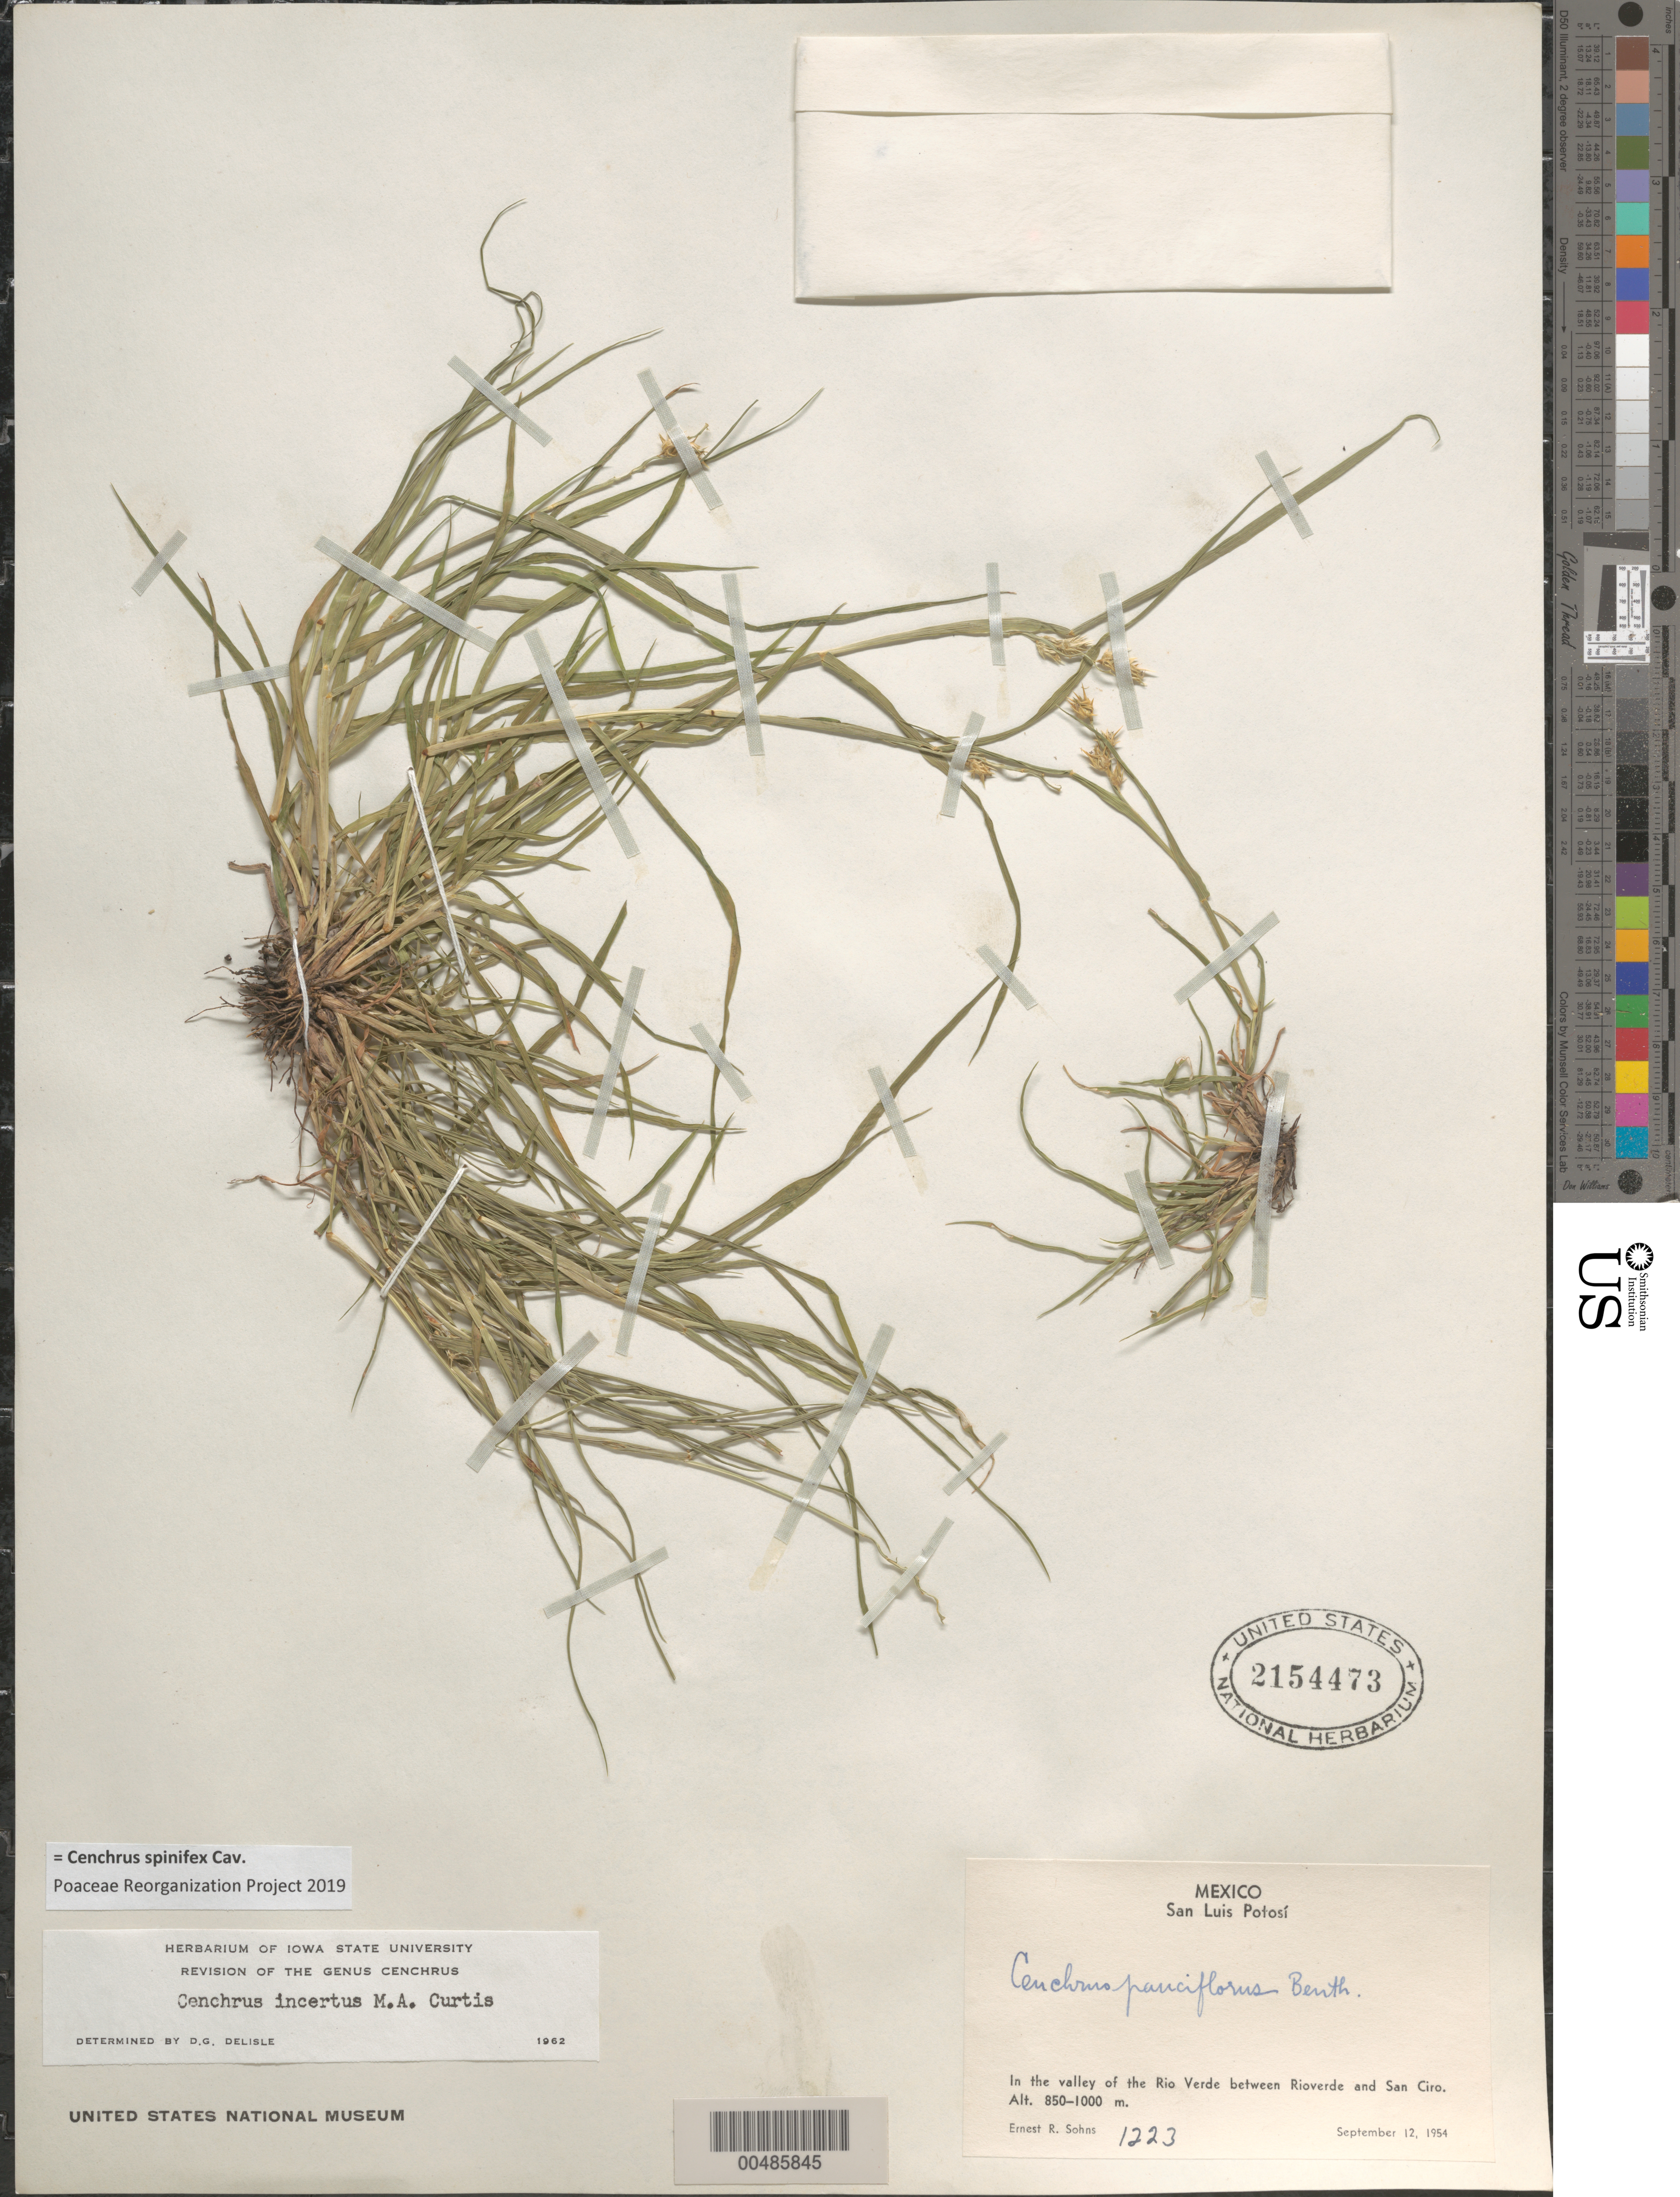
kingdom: Plantae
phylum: Tracheophyta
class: Liliopsida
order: Poales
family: Poaceae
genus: Cenchrus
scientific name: Cenchrus spinifex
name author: Cav.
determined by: Poaceae Reorganization Project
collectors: E. R. Sohns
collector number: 1223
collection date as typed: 12 Sep 1954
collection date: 1954-09-12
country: Mexico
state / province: San Luis Potosi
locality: In the valley of the Rio Verde between Rioverde and San Ciro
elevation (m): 850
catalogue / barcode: US 2154473